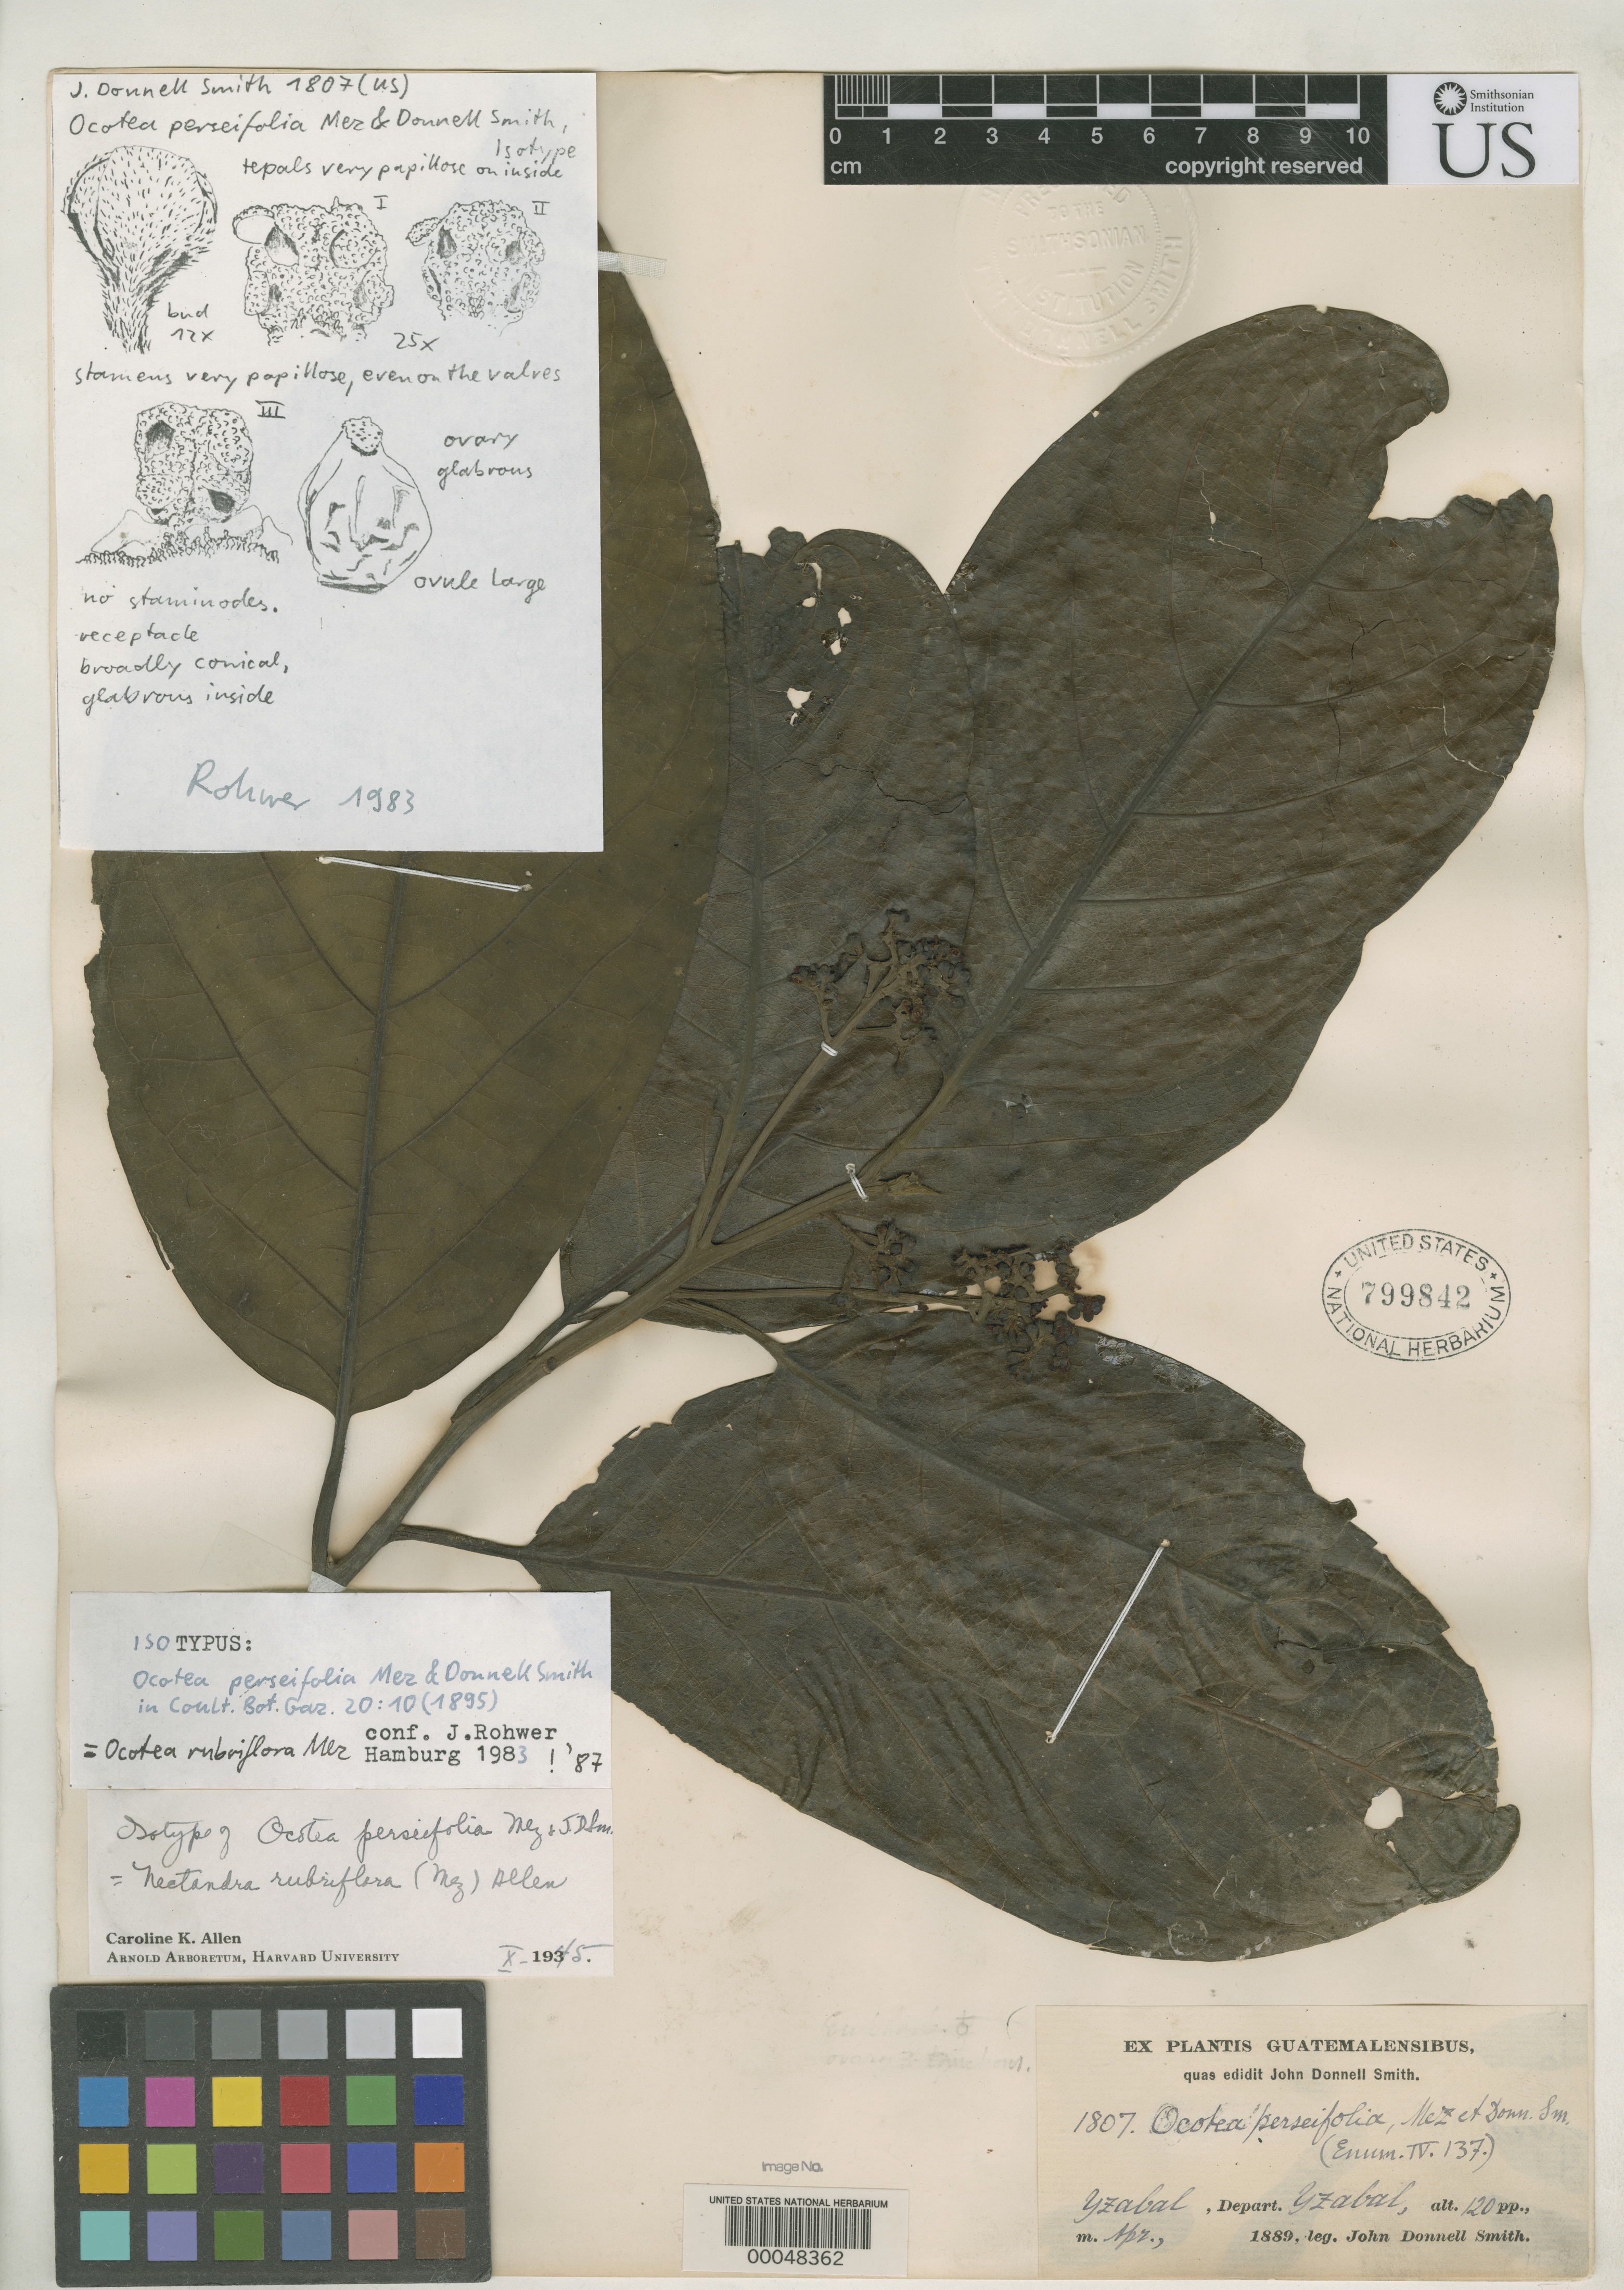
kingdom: Plantae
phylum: Tracheophyta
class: Magnoliopsida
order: Laurales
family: Lauraceae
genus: Ocotea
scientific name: Ocotea perseifolia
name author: Mez & Donn. Sm.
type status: Type Collection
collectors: J. Donnell Smith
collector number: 1807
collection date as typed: Apr 1889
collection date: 1889-04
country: Guatemala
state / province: Izabal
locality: Izabal.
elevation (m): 37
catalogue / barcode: US 799842